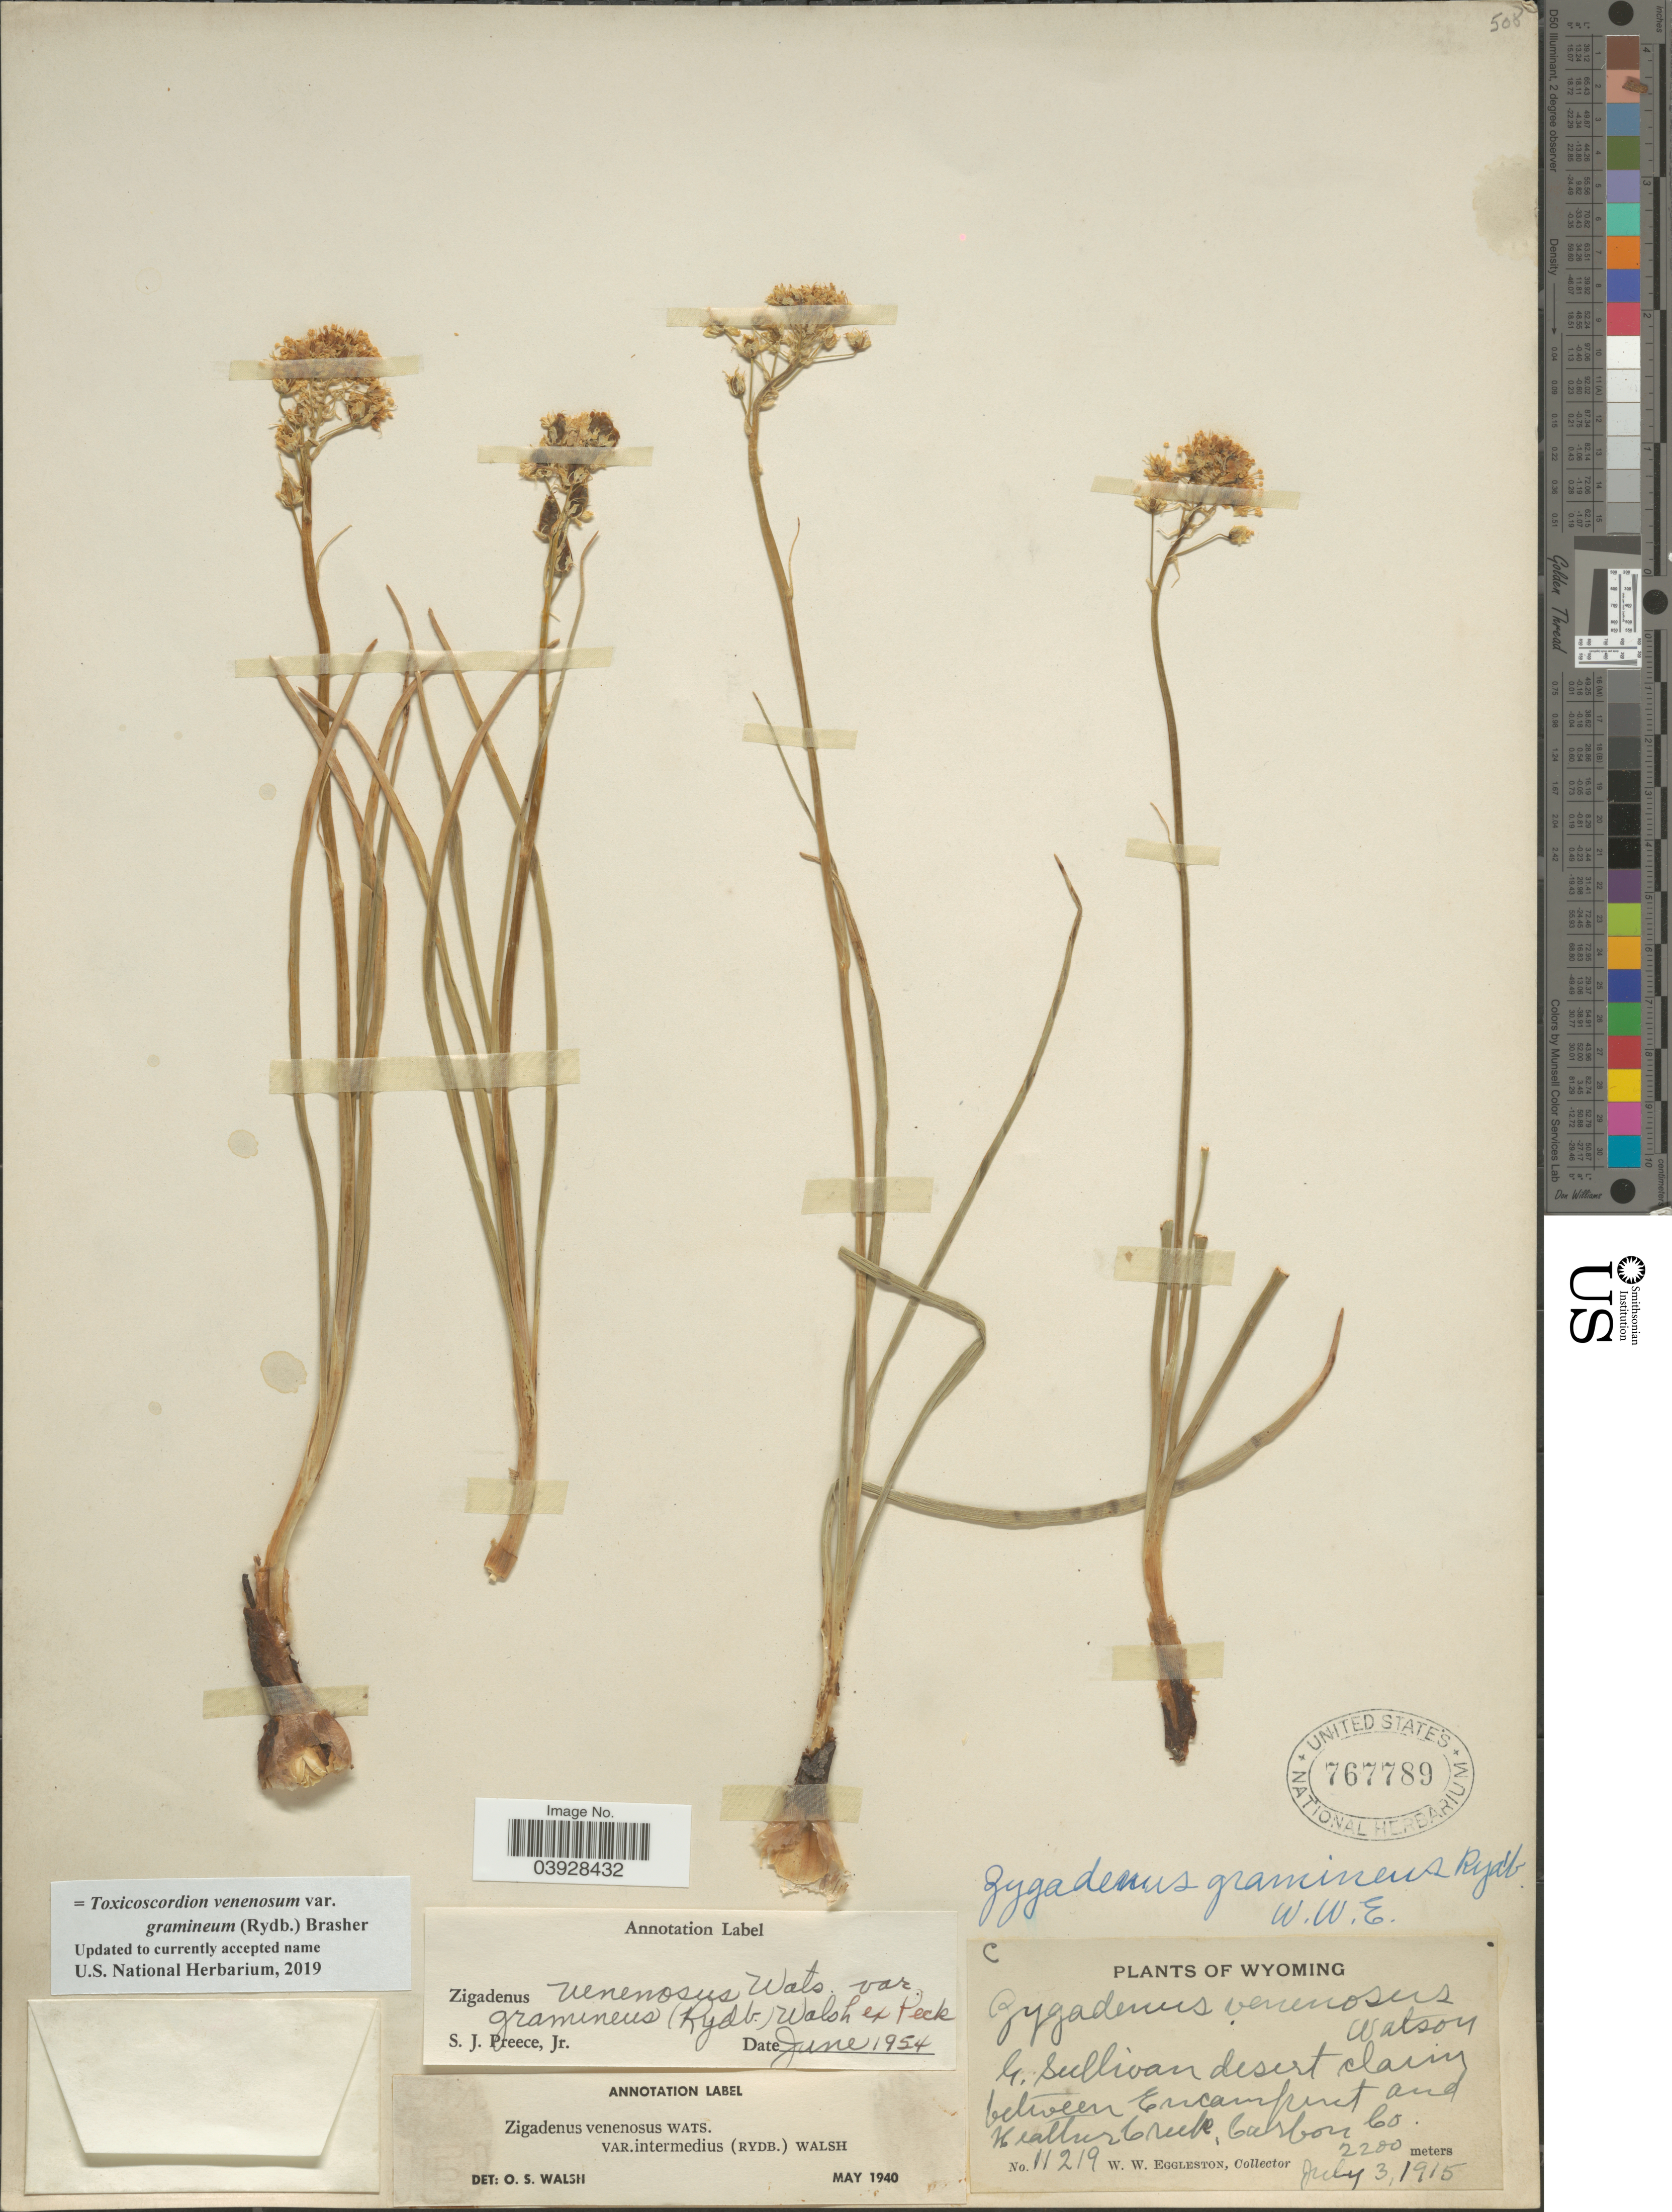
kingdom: Plantae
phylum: Tracheophyta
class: Liliopsida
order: Liliales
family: Melanthiaceae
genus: Toxicoscordion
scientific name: Toxicoscordion venenosum var. gramineum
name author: (Rydb.) Brasher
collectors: W. W. Eggleston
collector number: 11219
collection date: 1915-07-03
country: United States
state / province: Wyoming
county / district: Carbon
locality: G. Sullivan desert claim between Encampment and Heather Creek, Carbon Co.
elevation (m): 2200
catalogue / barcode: US 767789